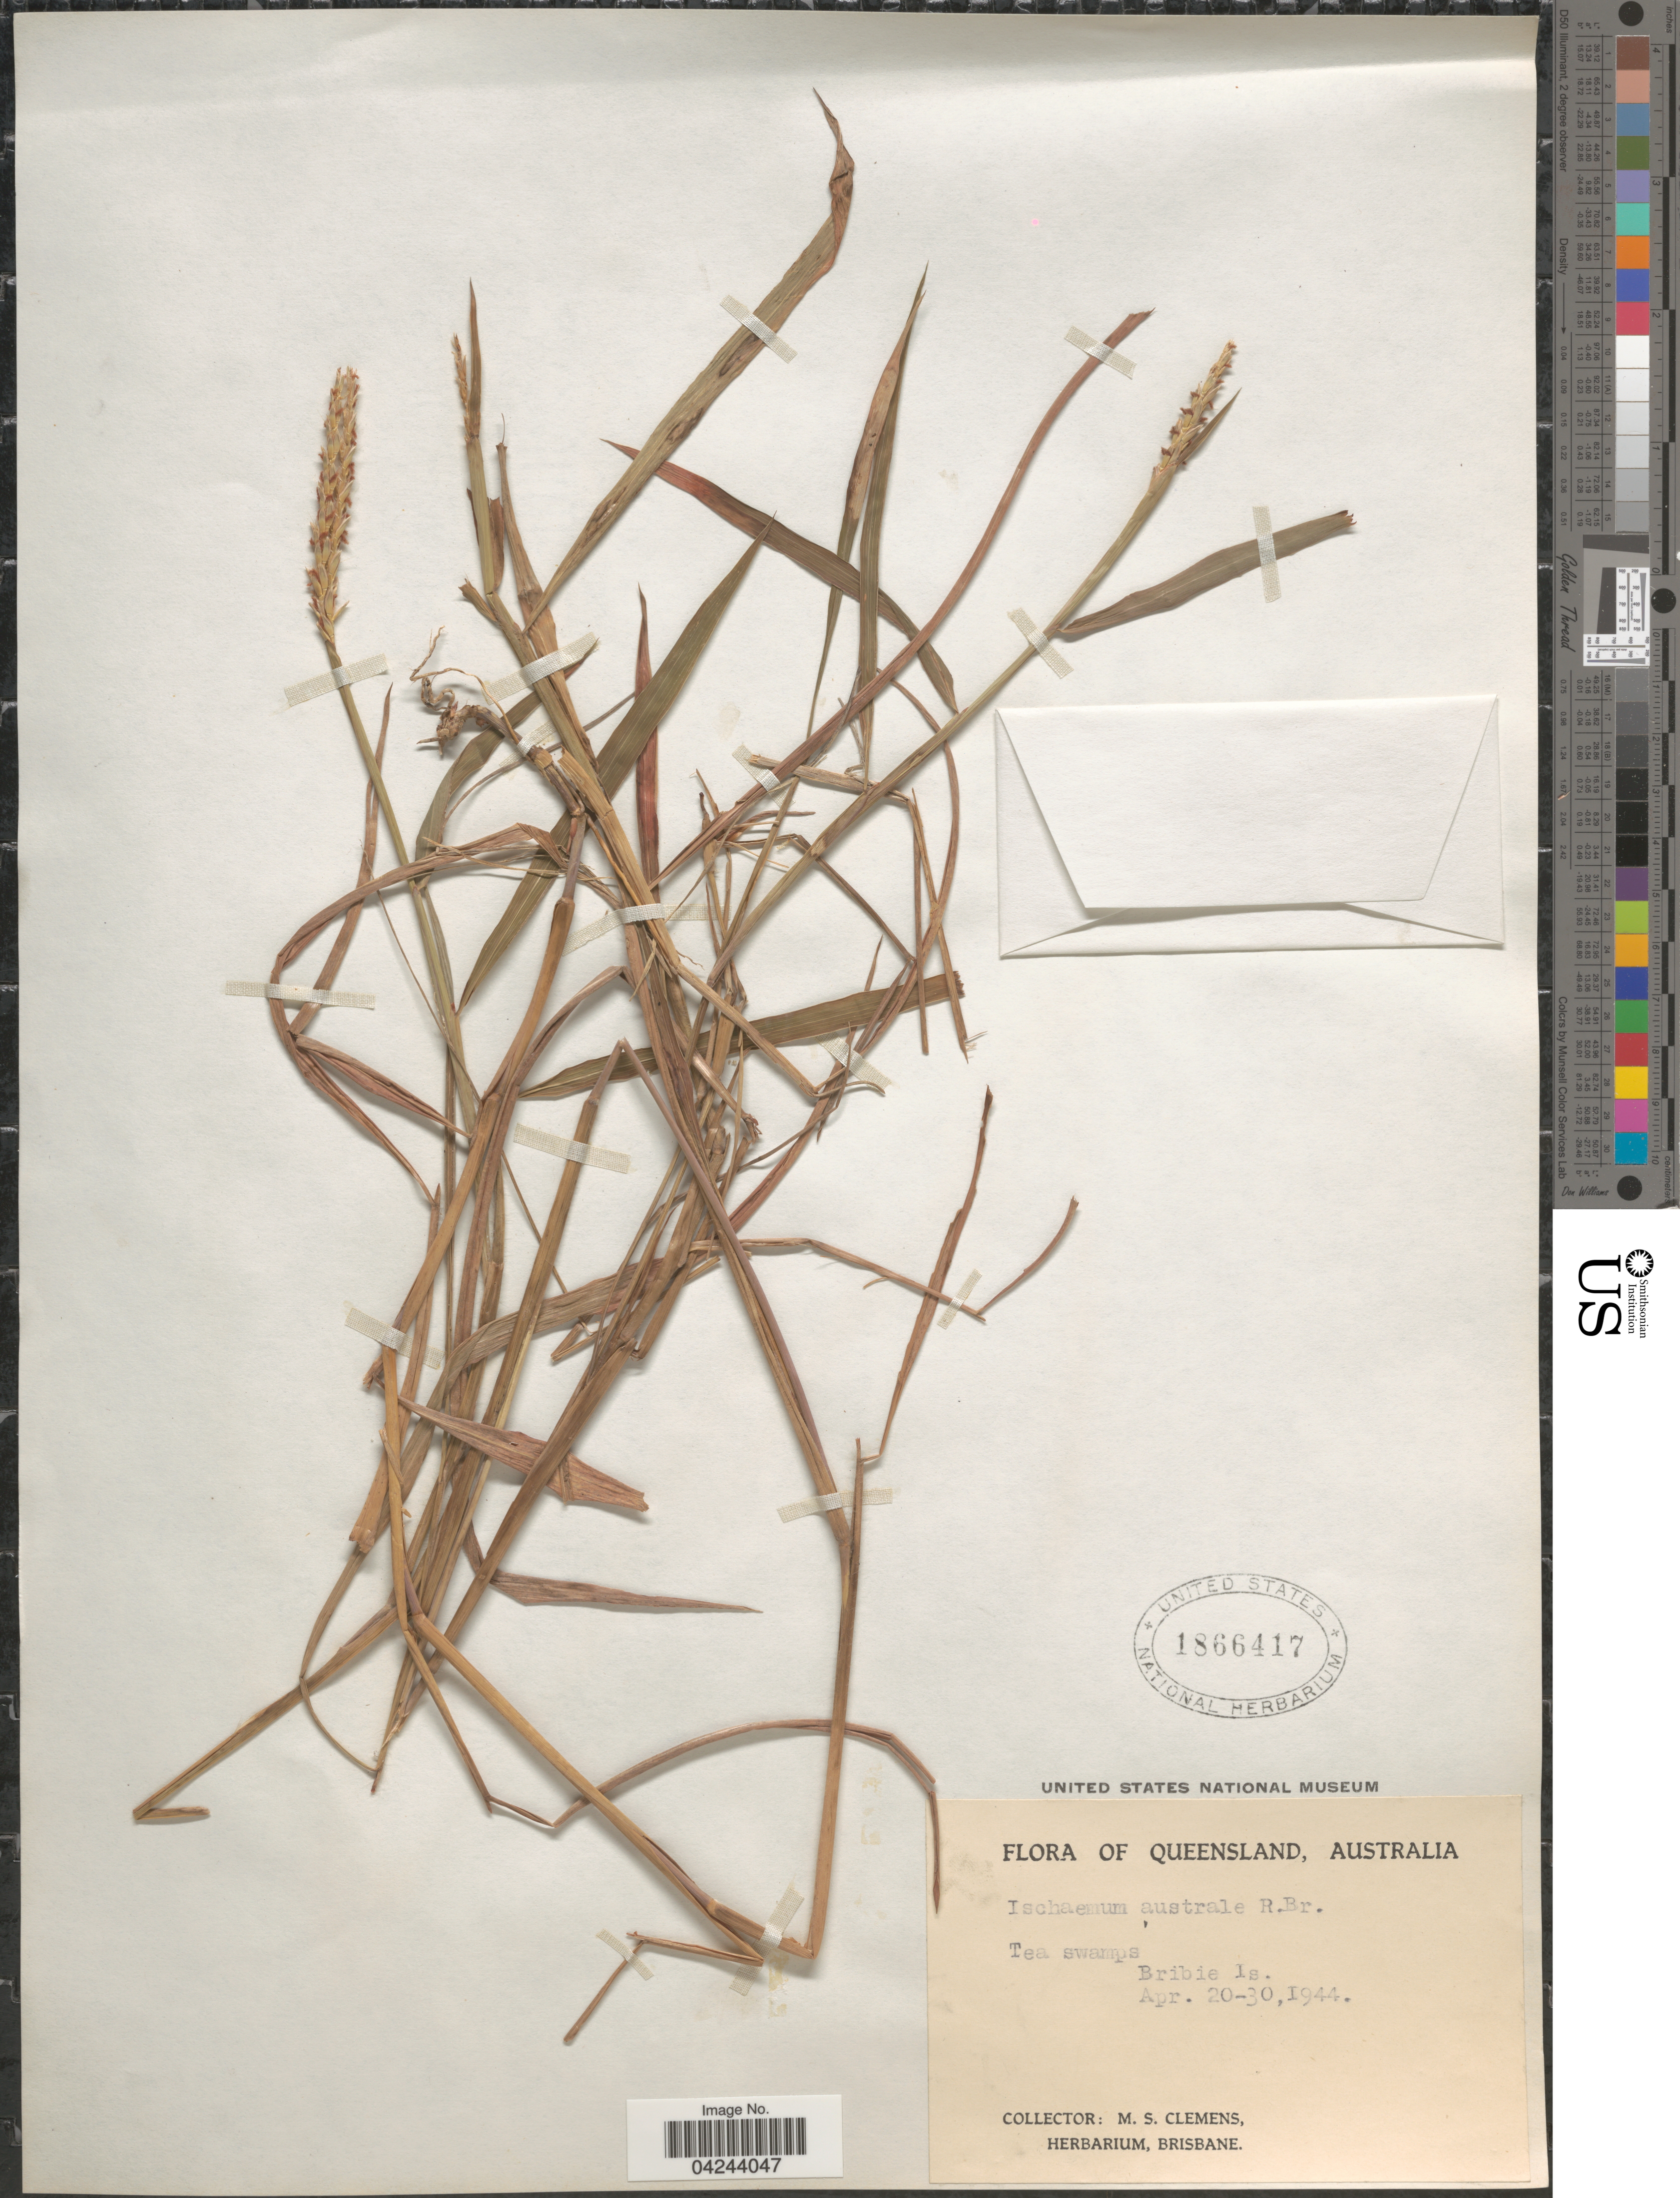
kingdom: Plantae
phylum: Tracheophyta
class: Liliopsida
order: Poales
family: Poaceae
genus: Ischaemum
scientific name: Ischaemum australe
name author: R. Br.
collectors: M. S. Clemens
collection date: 1944-04-20/1944-04-30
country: Australia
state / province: Queensland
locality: Bribie Is.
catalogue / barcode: US 1866417